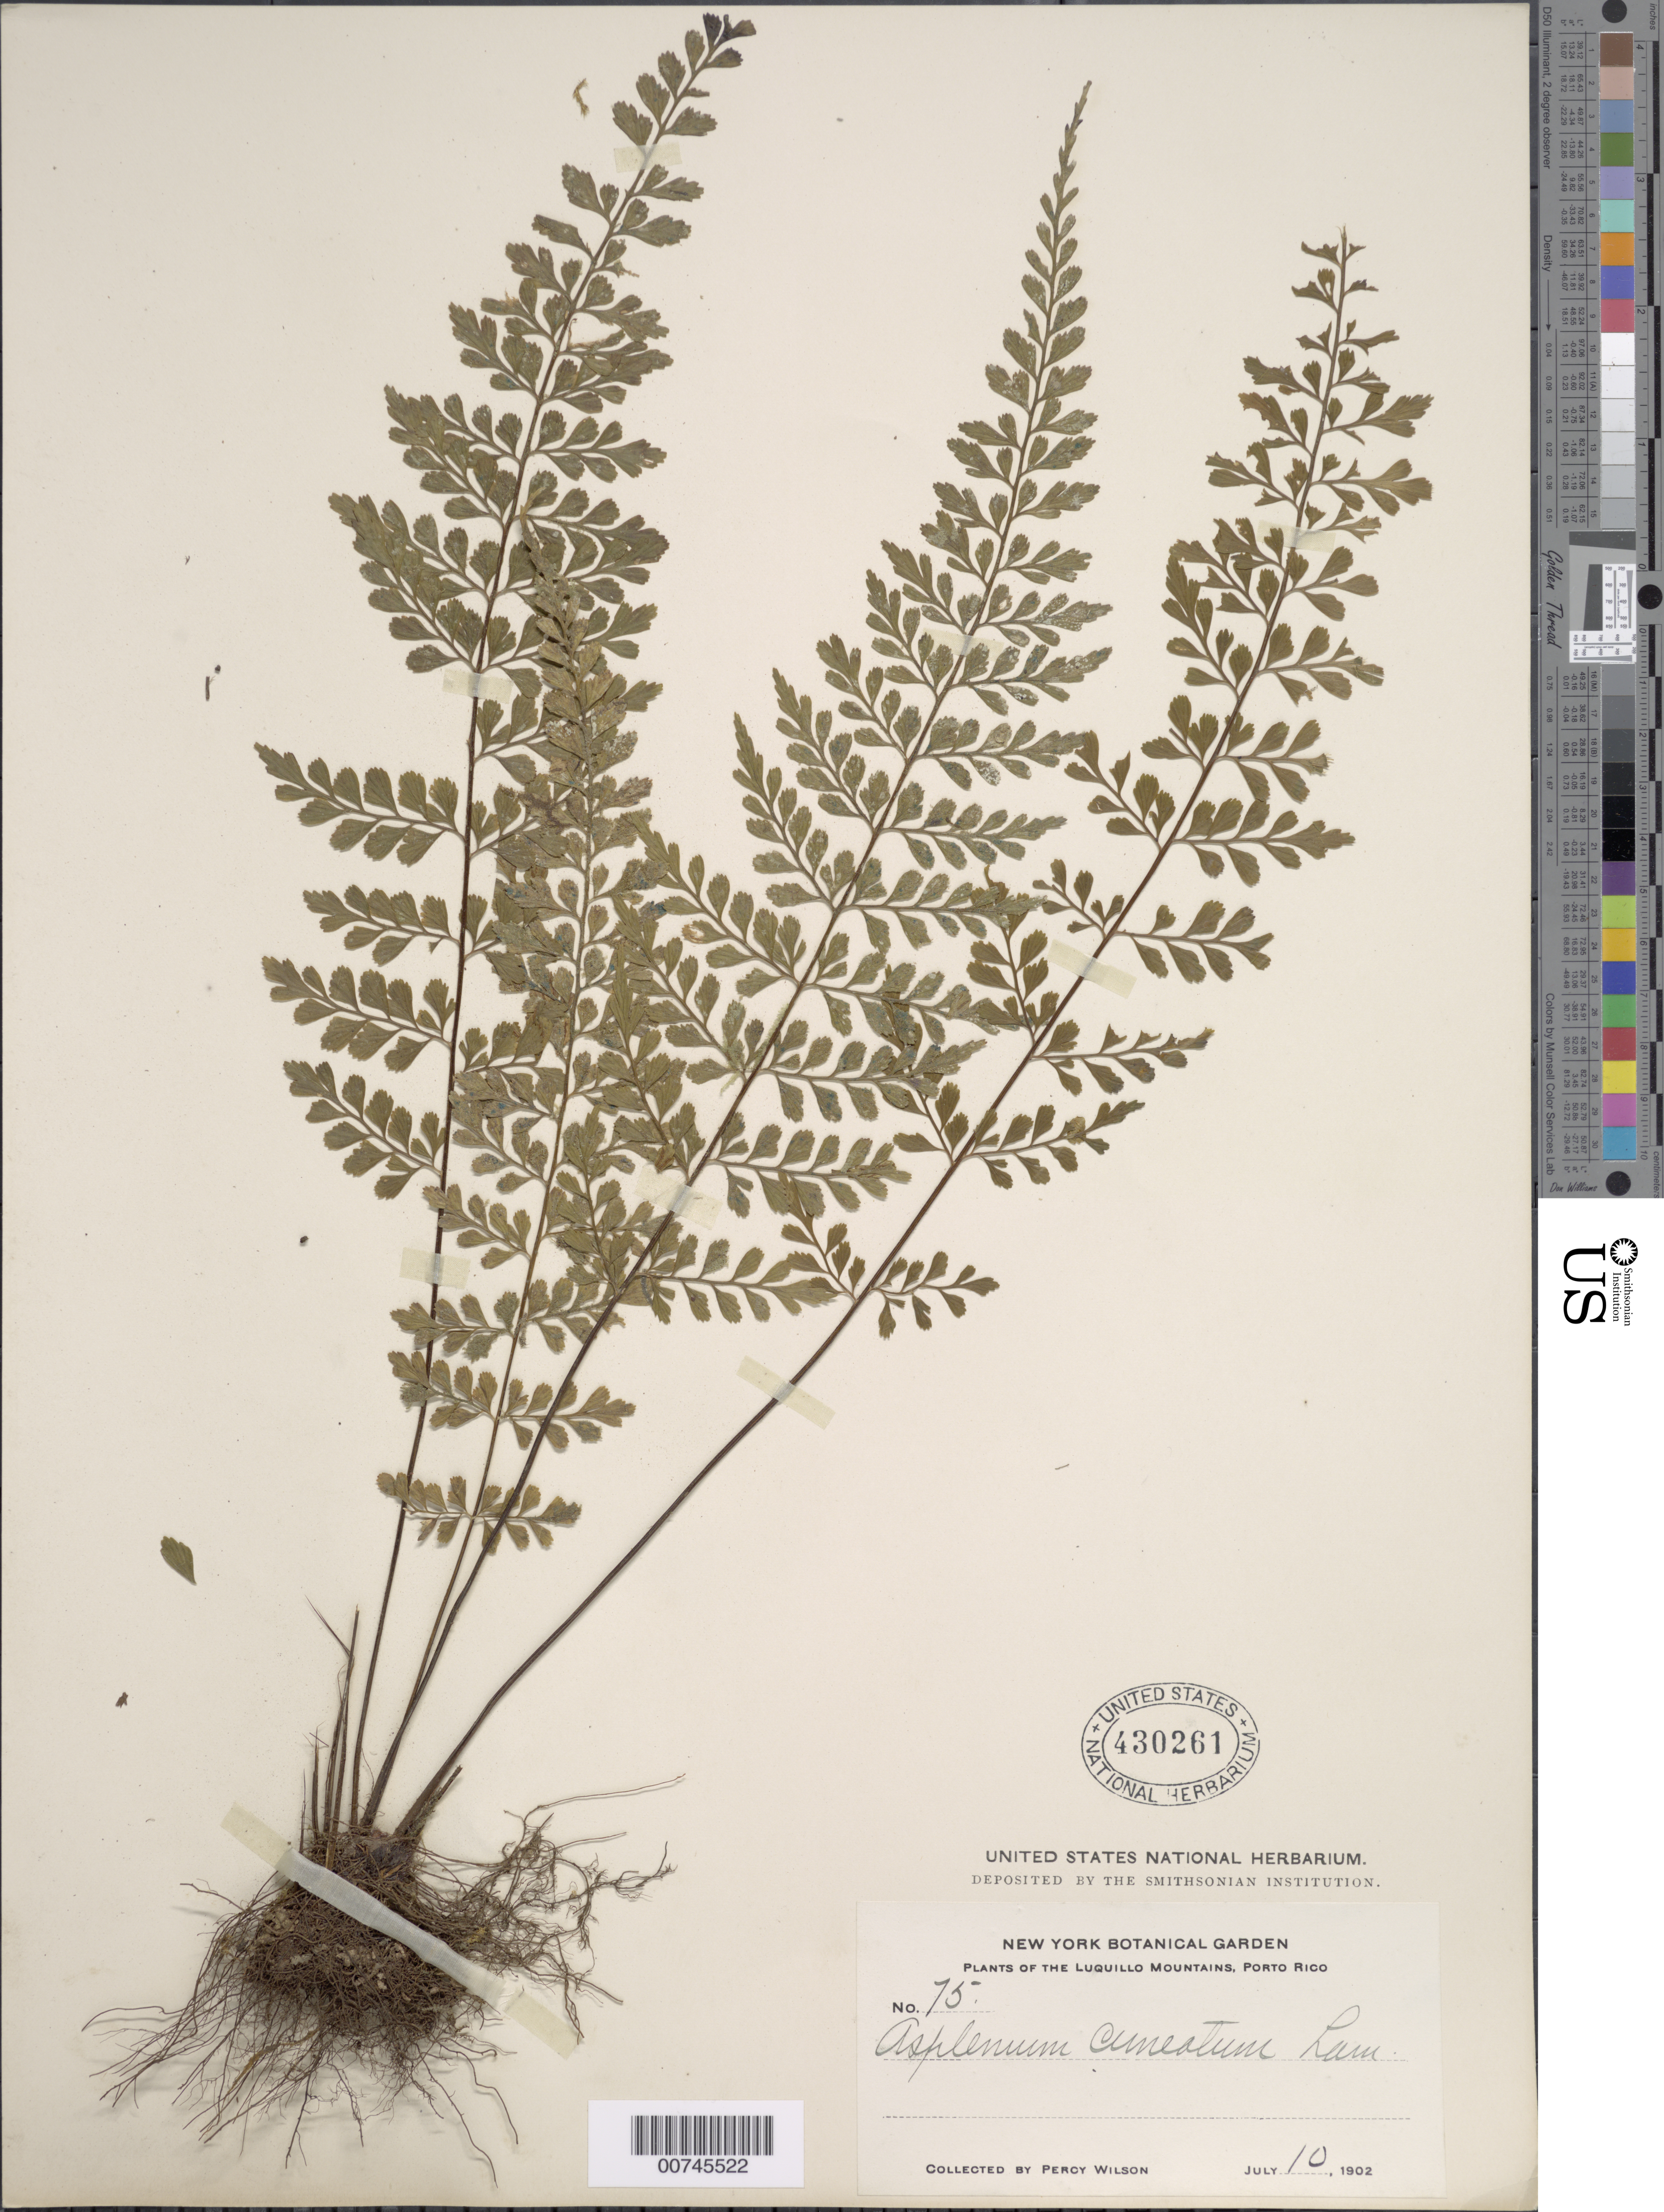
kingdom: Plantae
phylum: Tracheophyta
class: Polypodiopsida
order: Polypodiales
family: Aspleniaceae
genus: Asplenium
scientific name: Asplenium cuneatum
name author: Lam.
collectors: P. Wilson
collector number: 75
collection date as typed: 10 Jul 1902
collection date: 1902-07-10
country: Puerto Rico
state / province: Luquillo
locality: Luquillo Mountains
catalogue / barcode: US 430261